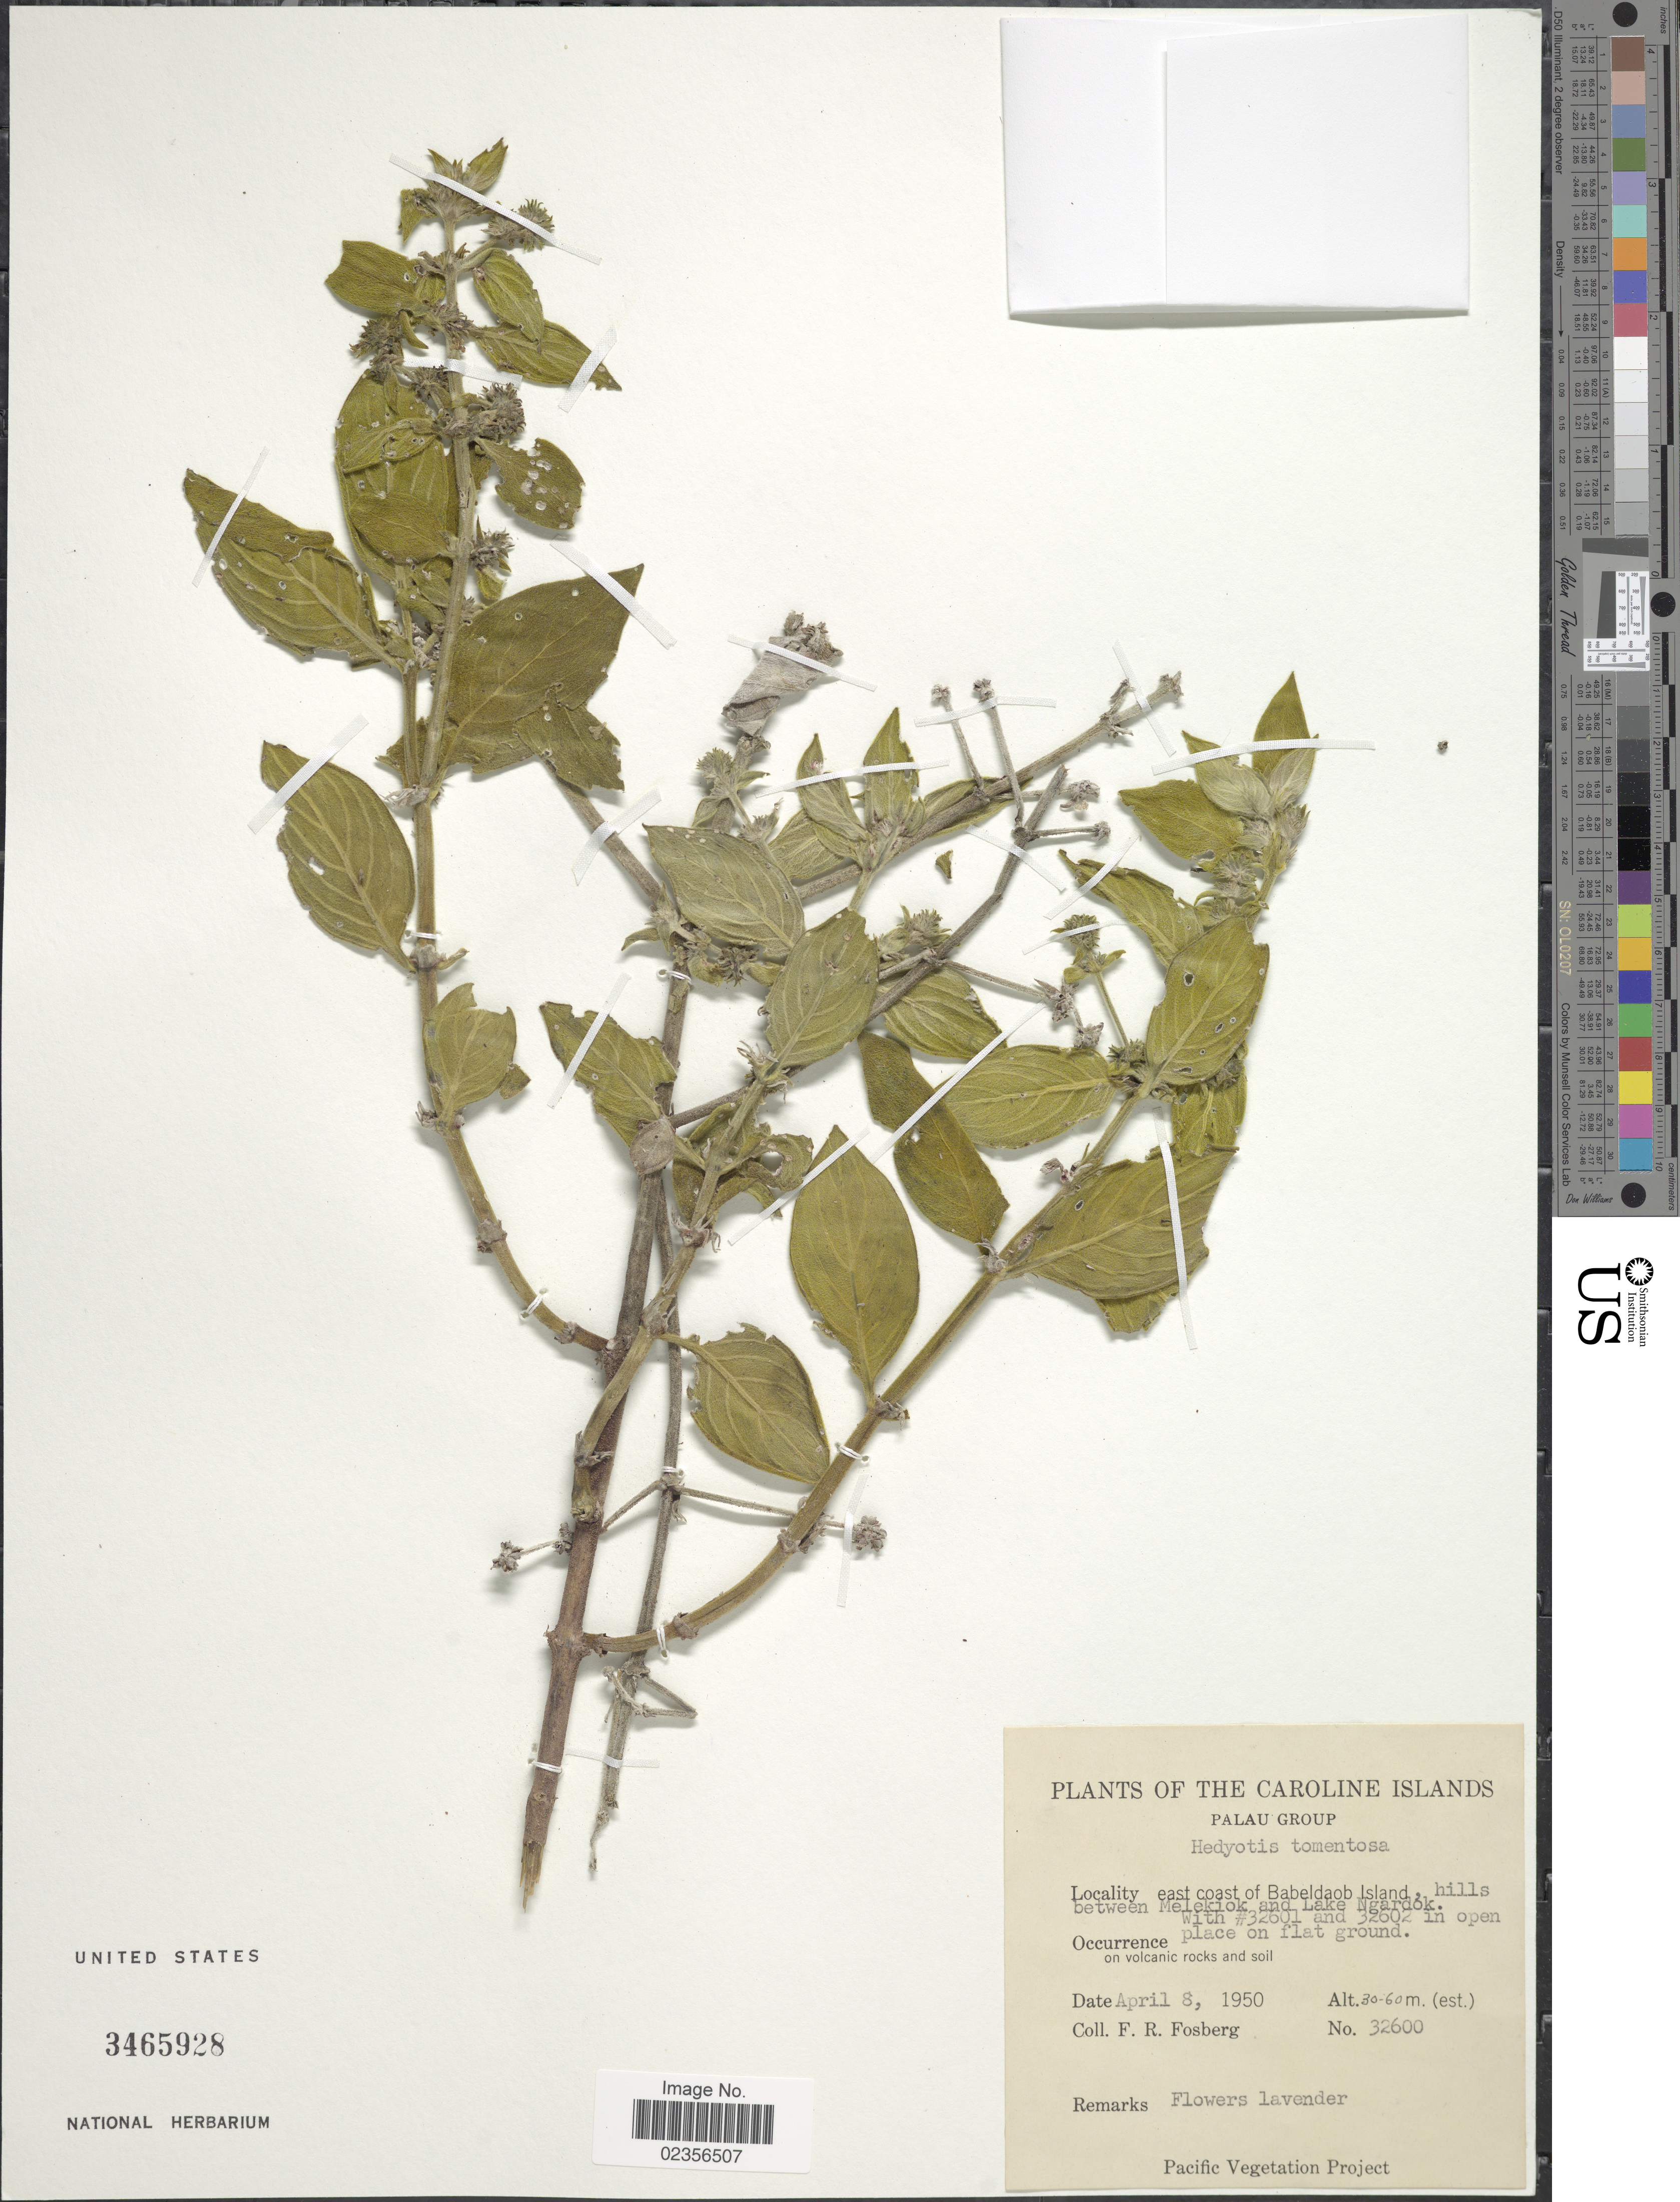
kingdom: Plantae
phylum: Tracheophyta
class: Magnoliopsida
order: Gentianales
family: Rubiaceae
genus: Hedyotis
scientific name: Hedyotis tomentosa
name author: (Valeton) Hosok.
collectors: F. R. Fosberg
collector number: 32600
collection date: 1950-04-08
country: Palau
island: Babeldaob [Babelthuap]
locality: Caroline Islands. Palau Group. east coast of Babeldaob Island, hills between Melekiok and Lake Ngardok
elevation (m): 30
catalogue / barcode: US 3465928